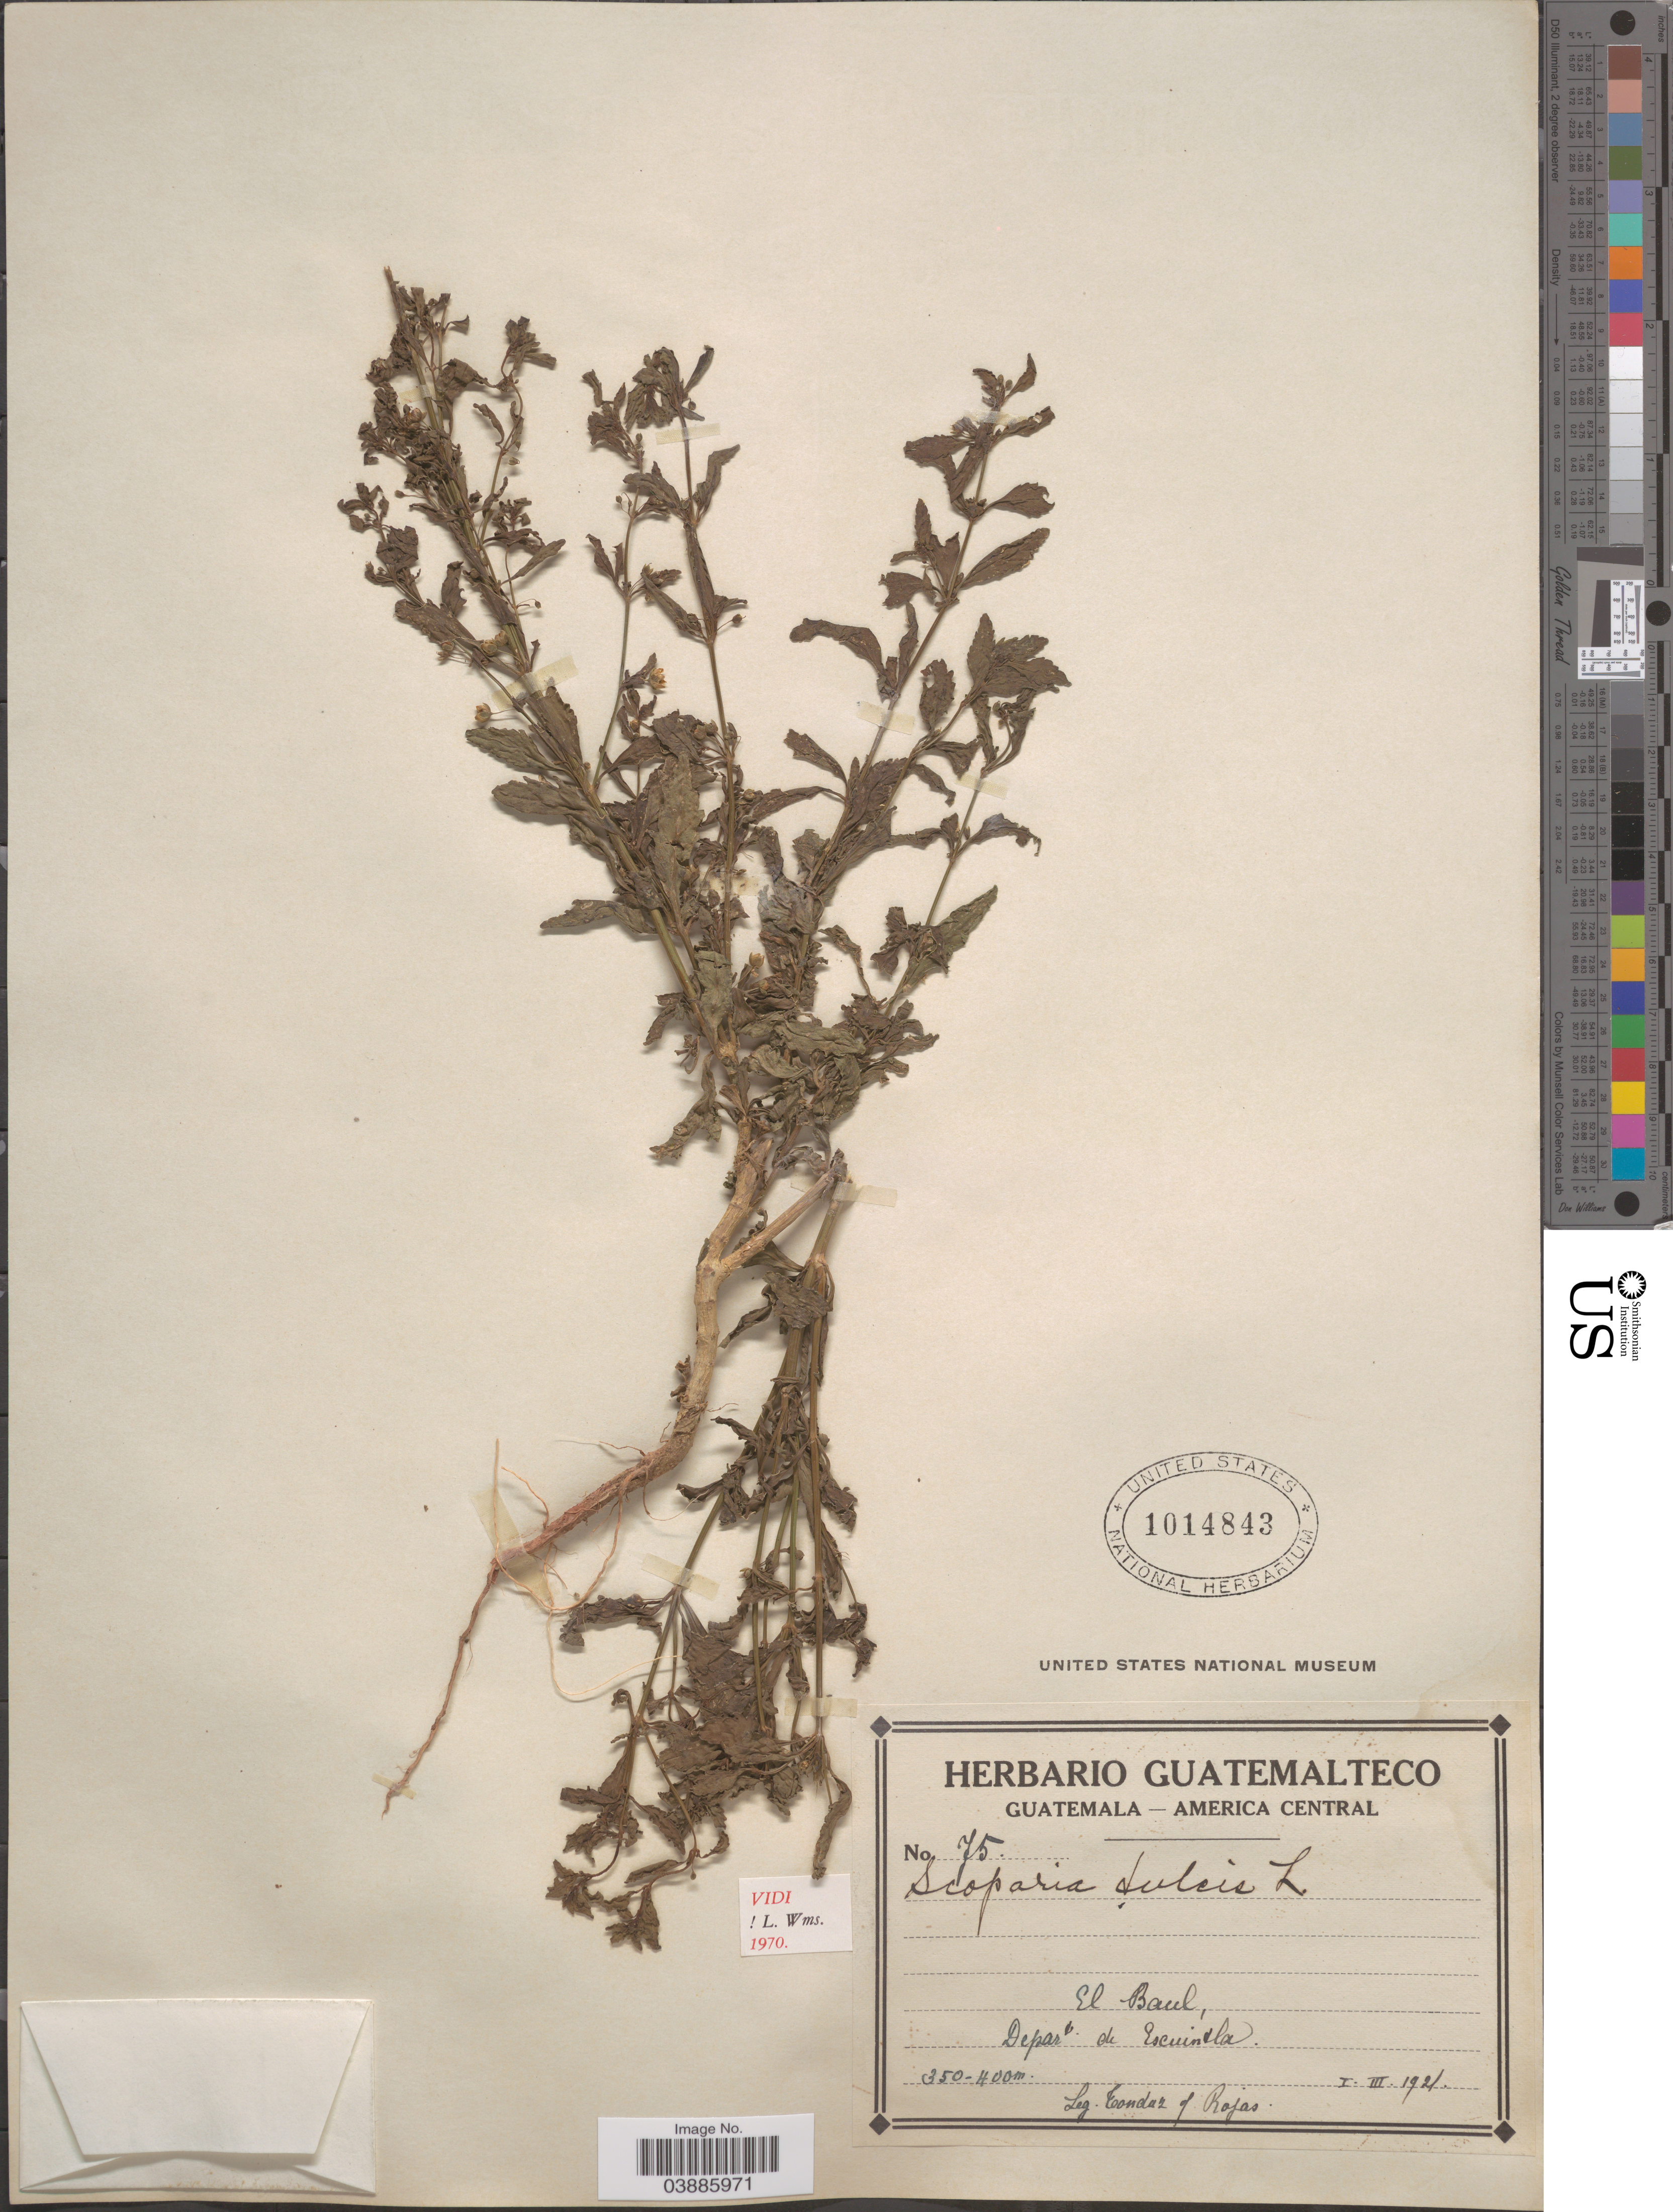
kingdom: Plantae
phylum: Tracheophyta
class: Magnoliopsida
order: Lamiales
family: Plantaginaceae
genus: Scoparia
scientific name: Scoparia dulcis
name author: L.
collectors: Tonduz & Rojas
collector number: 75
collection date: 1921-01/1921-03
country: Guatemala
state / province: Escuintla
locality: El Baul, Depart. de Escuintla.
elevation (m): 350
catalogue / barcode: US 1014843